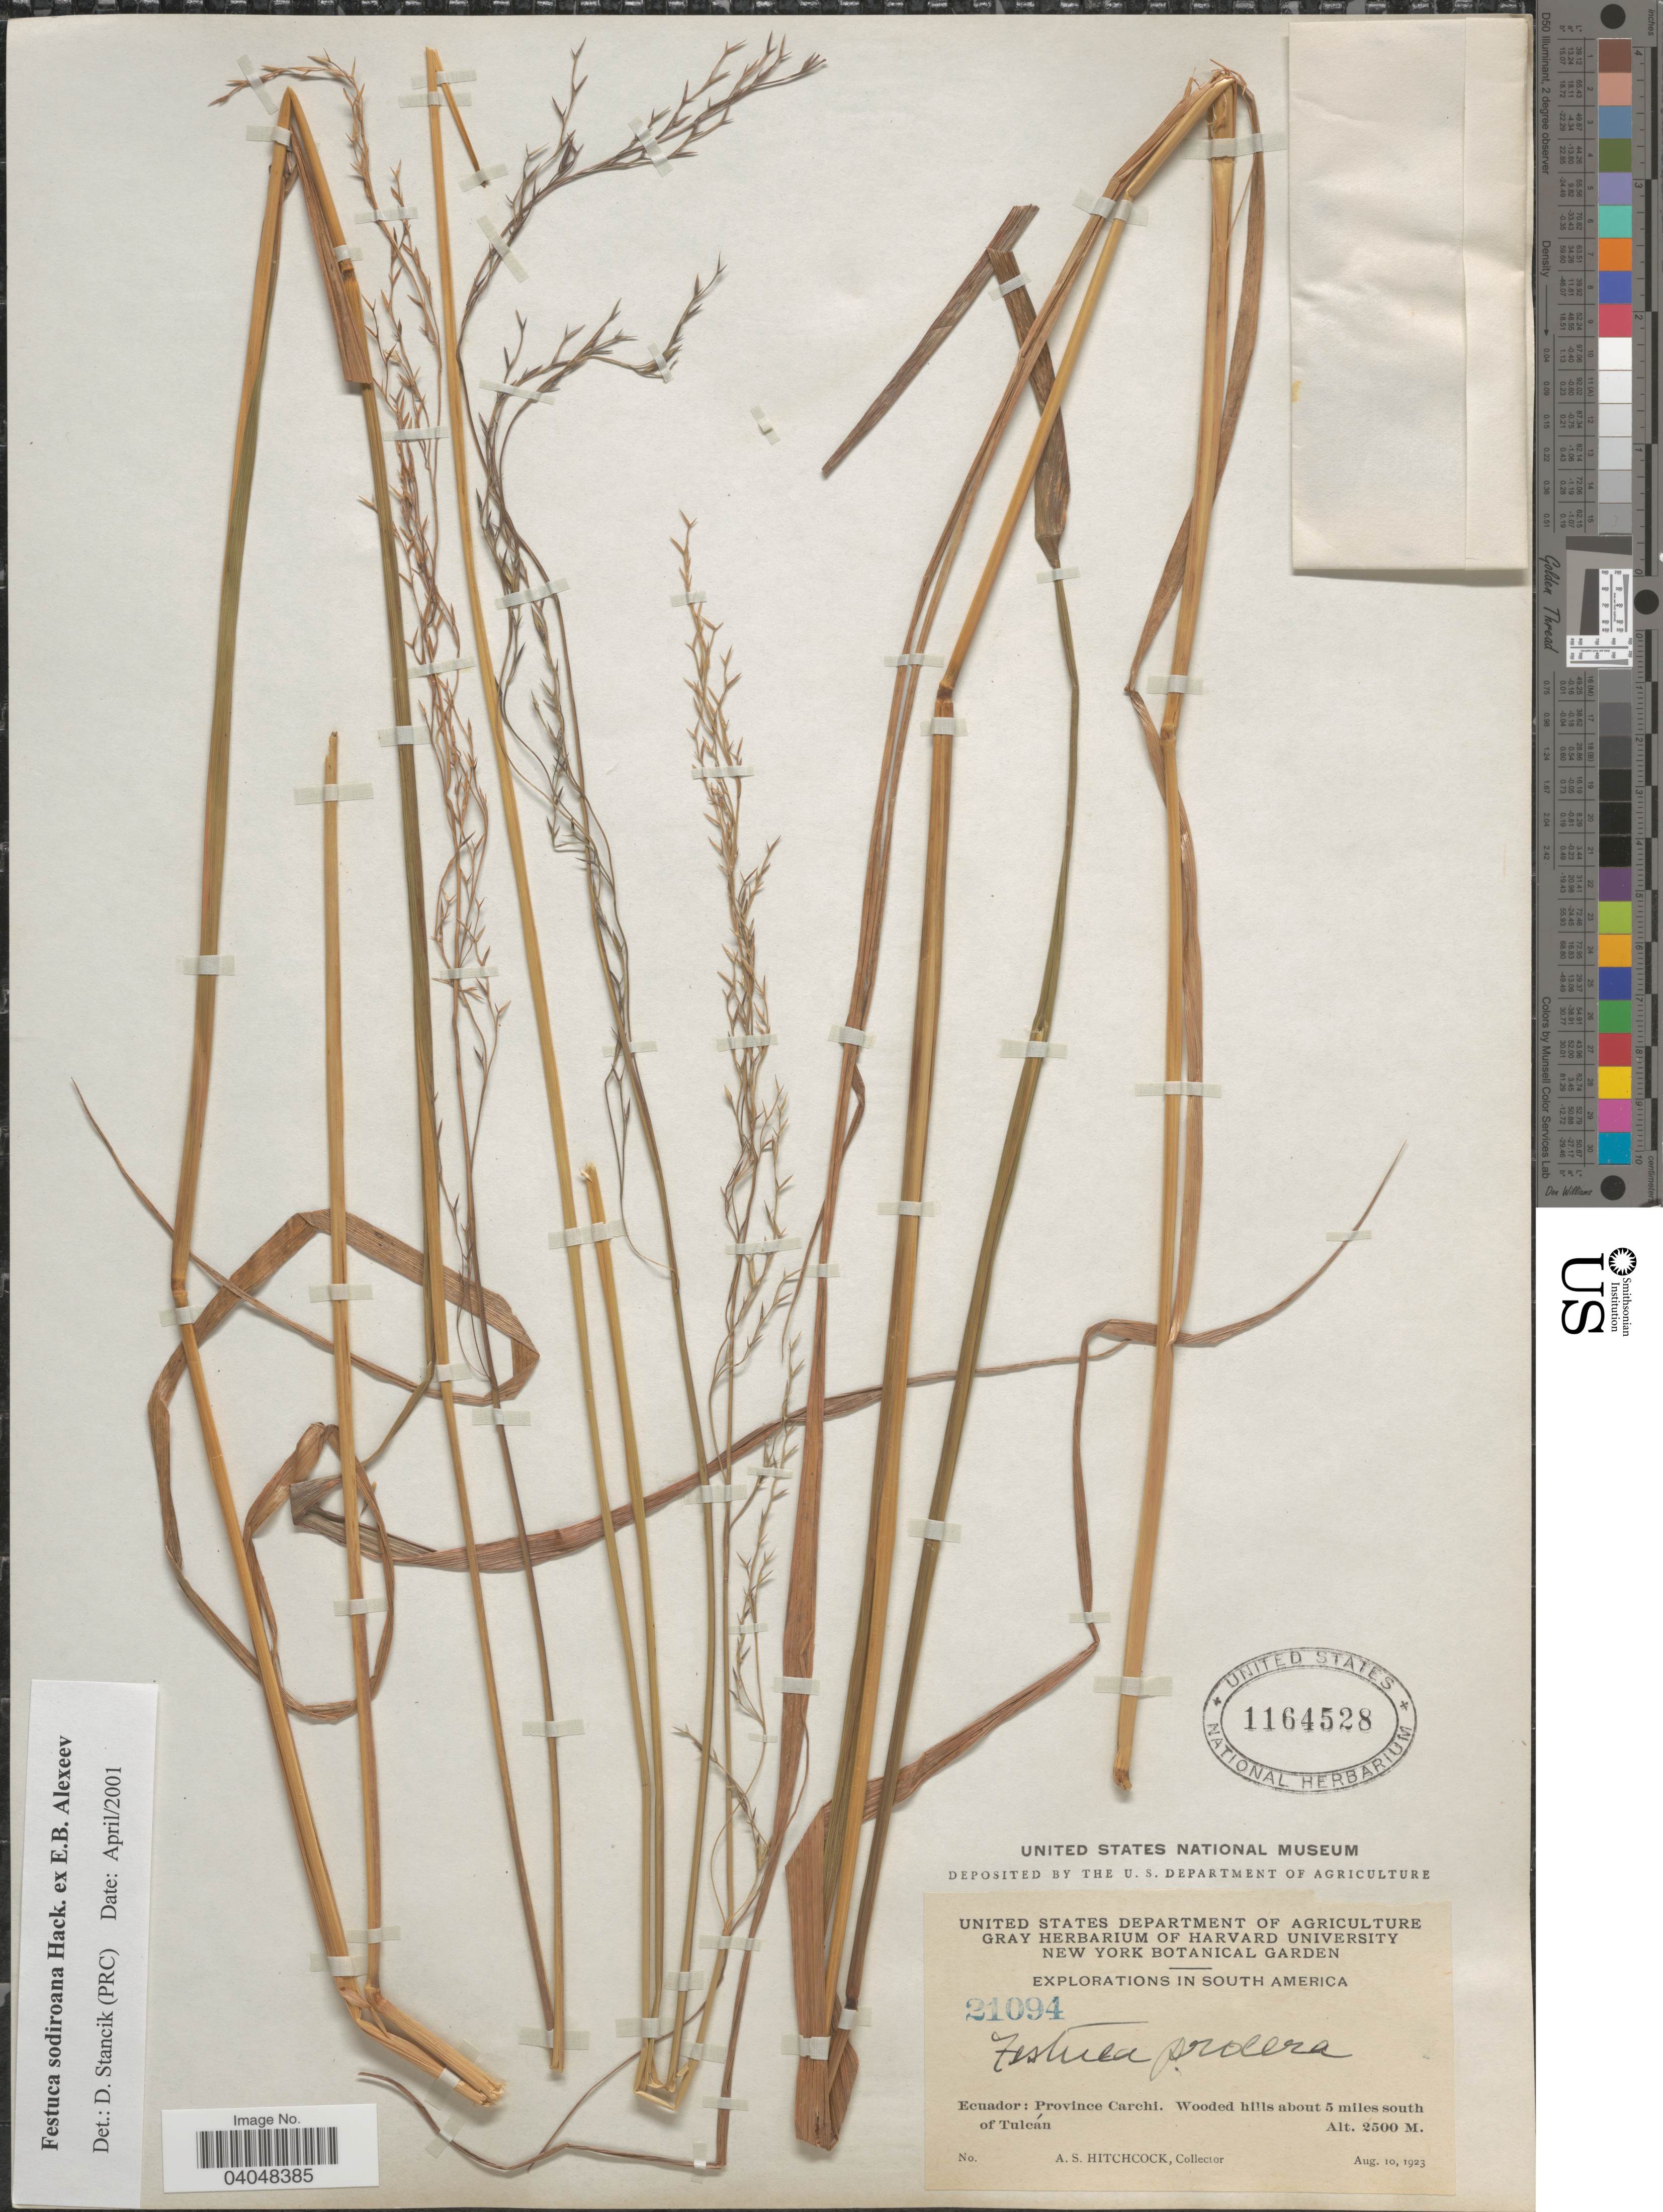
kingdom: Plantae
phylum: Tracheophyta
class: Liliopsida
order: Poales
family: Poaceae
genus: Festuca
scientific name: Festuca sodiroana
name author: Hack. ex E.B. Alexeev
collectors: A. S. Hitchcock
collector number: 21094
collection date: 1923-08-10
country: Ecuador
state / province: Carchi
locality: Wooded hills about 5 miles south of Tulcán.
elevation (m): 2500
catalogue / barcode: US 1164528